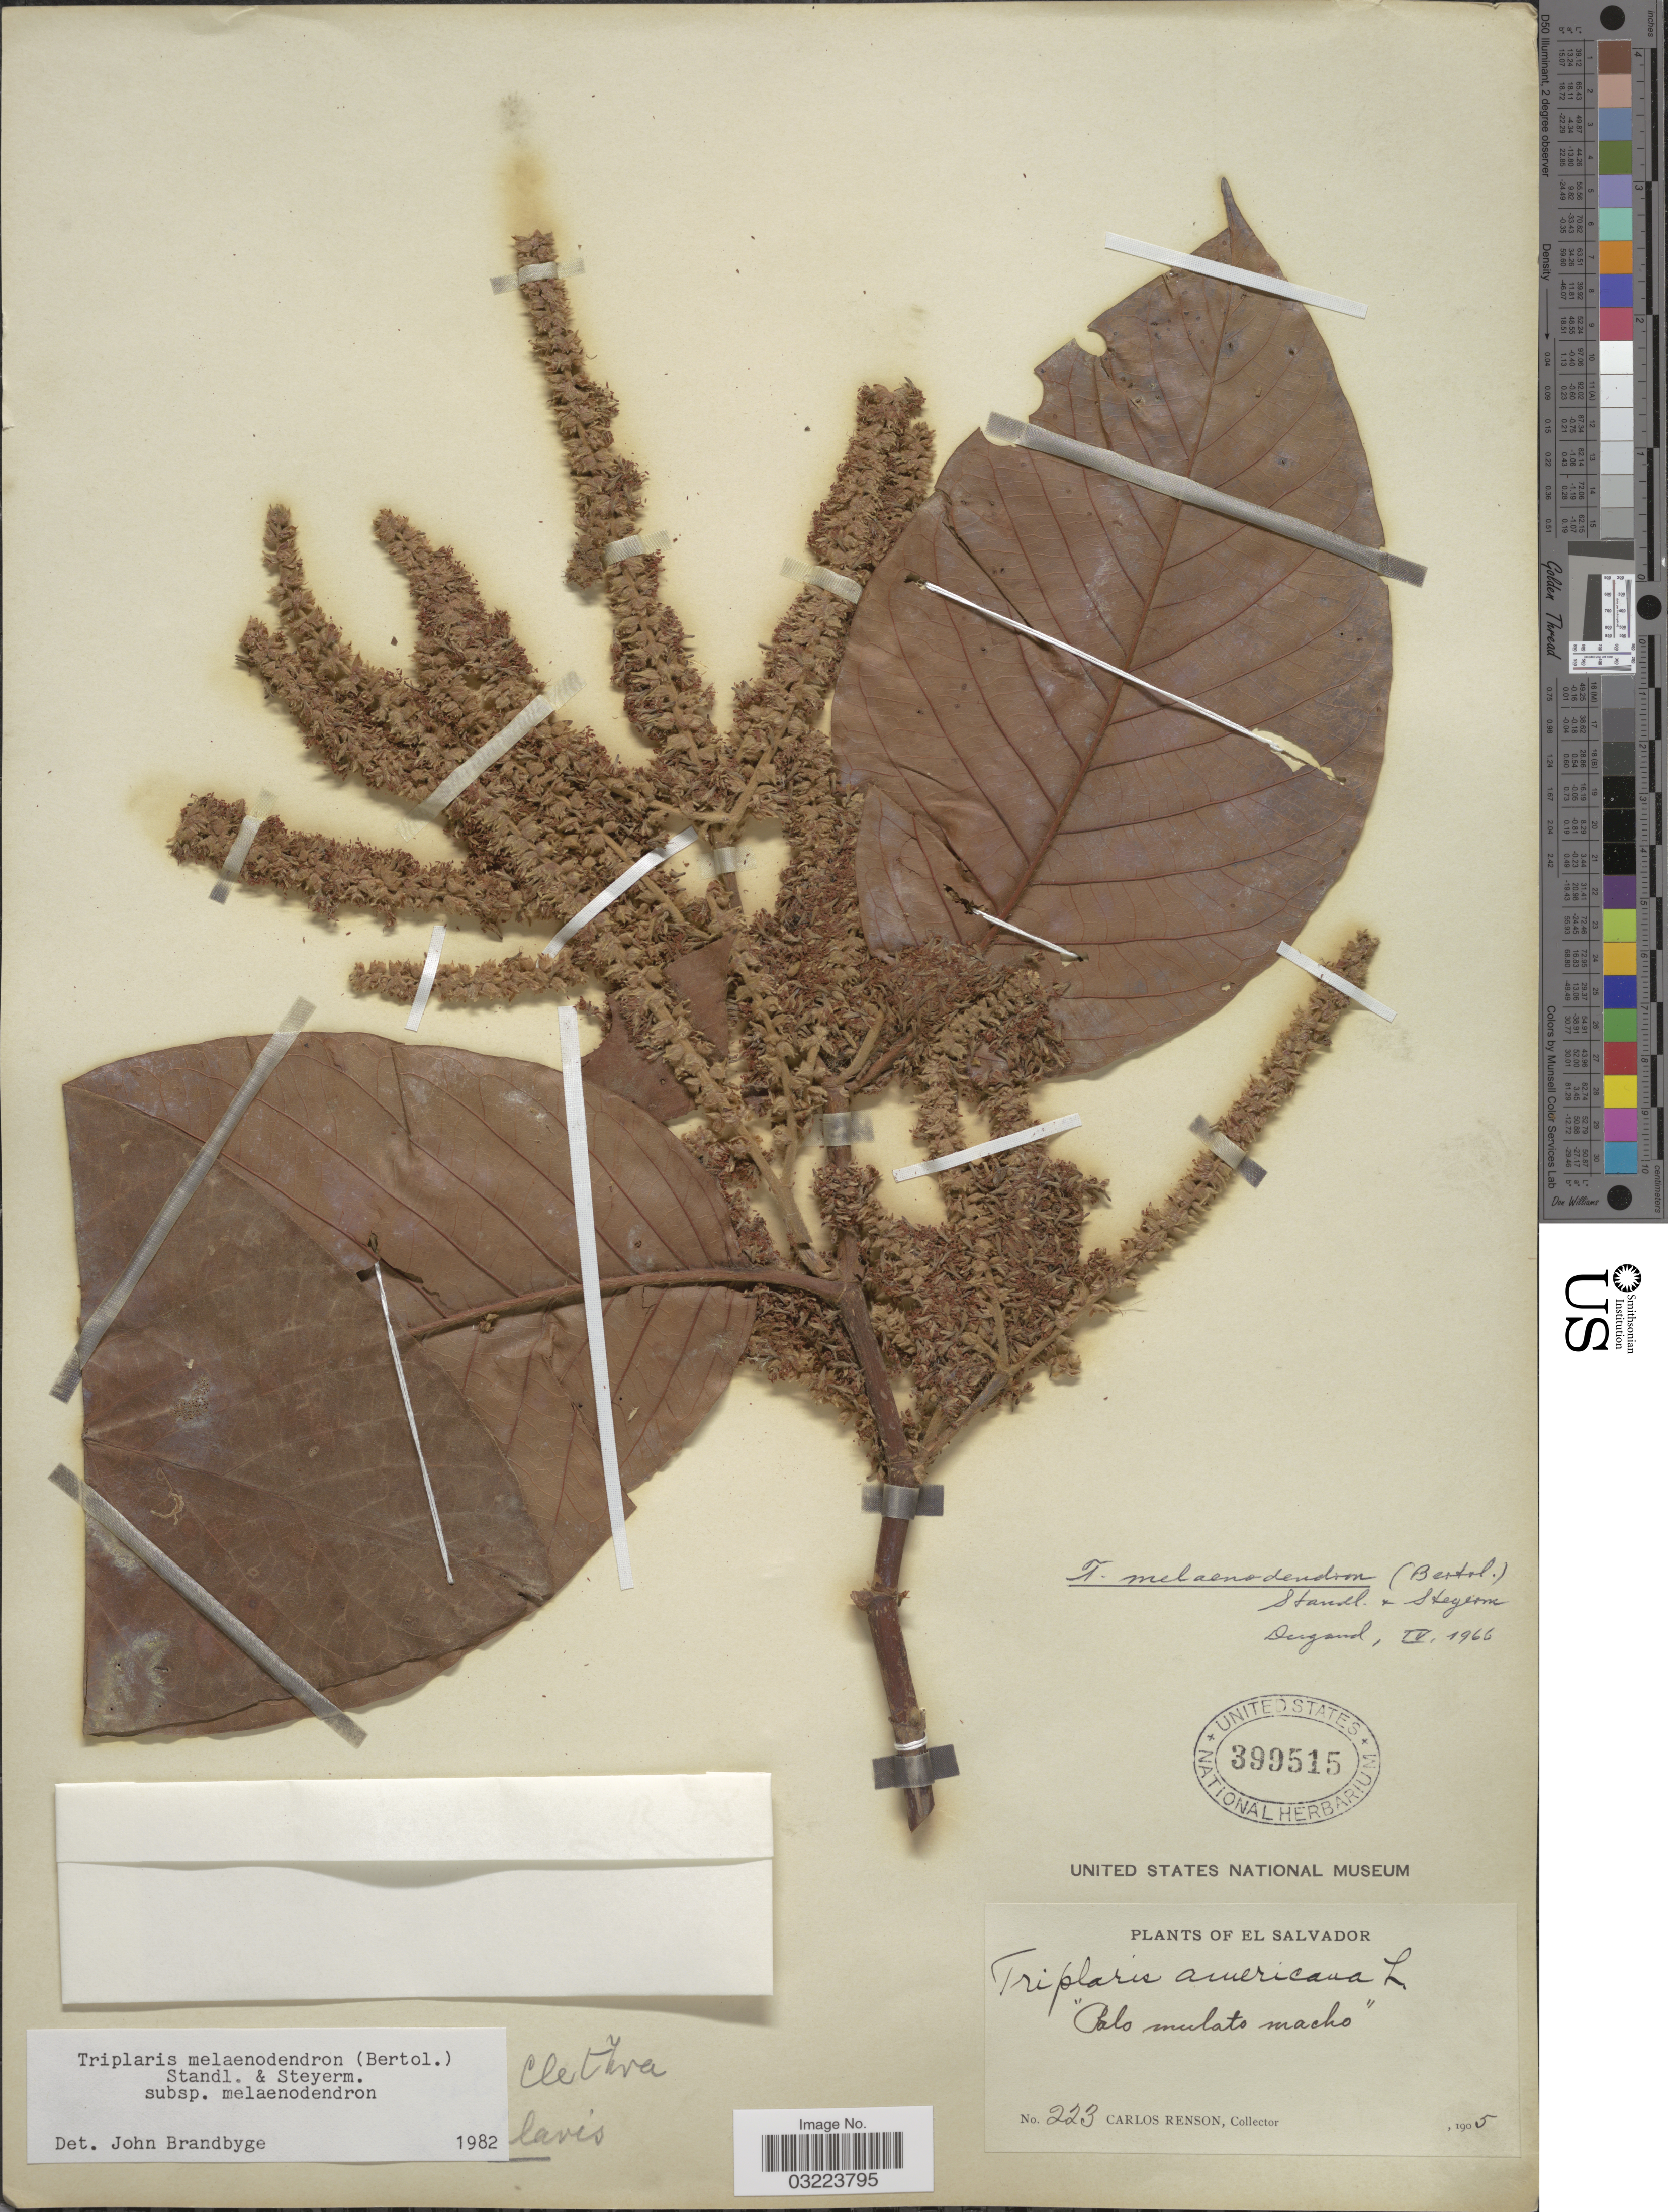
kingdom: Plantae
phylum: Tracheophyta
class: Magnoliopsida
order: Caryophyllales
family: Polygonaceae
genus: Triplaris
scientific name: Triplaris melaenodendron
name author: (Bertol.) Standl. & Steyerm.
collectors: C. Renson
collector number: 223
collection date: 1905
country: El Salvador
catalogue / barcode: US 399515